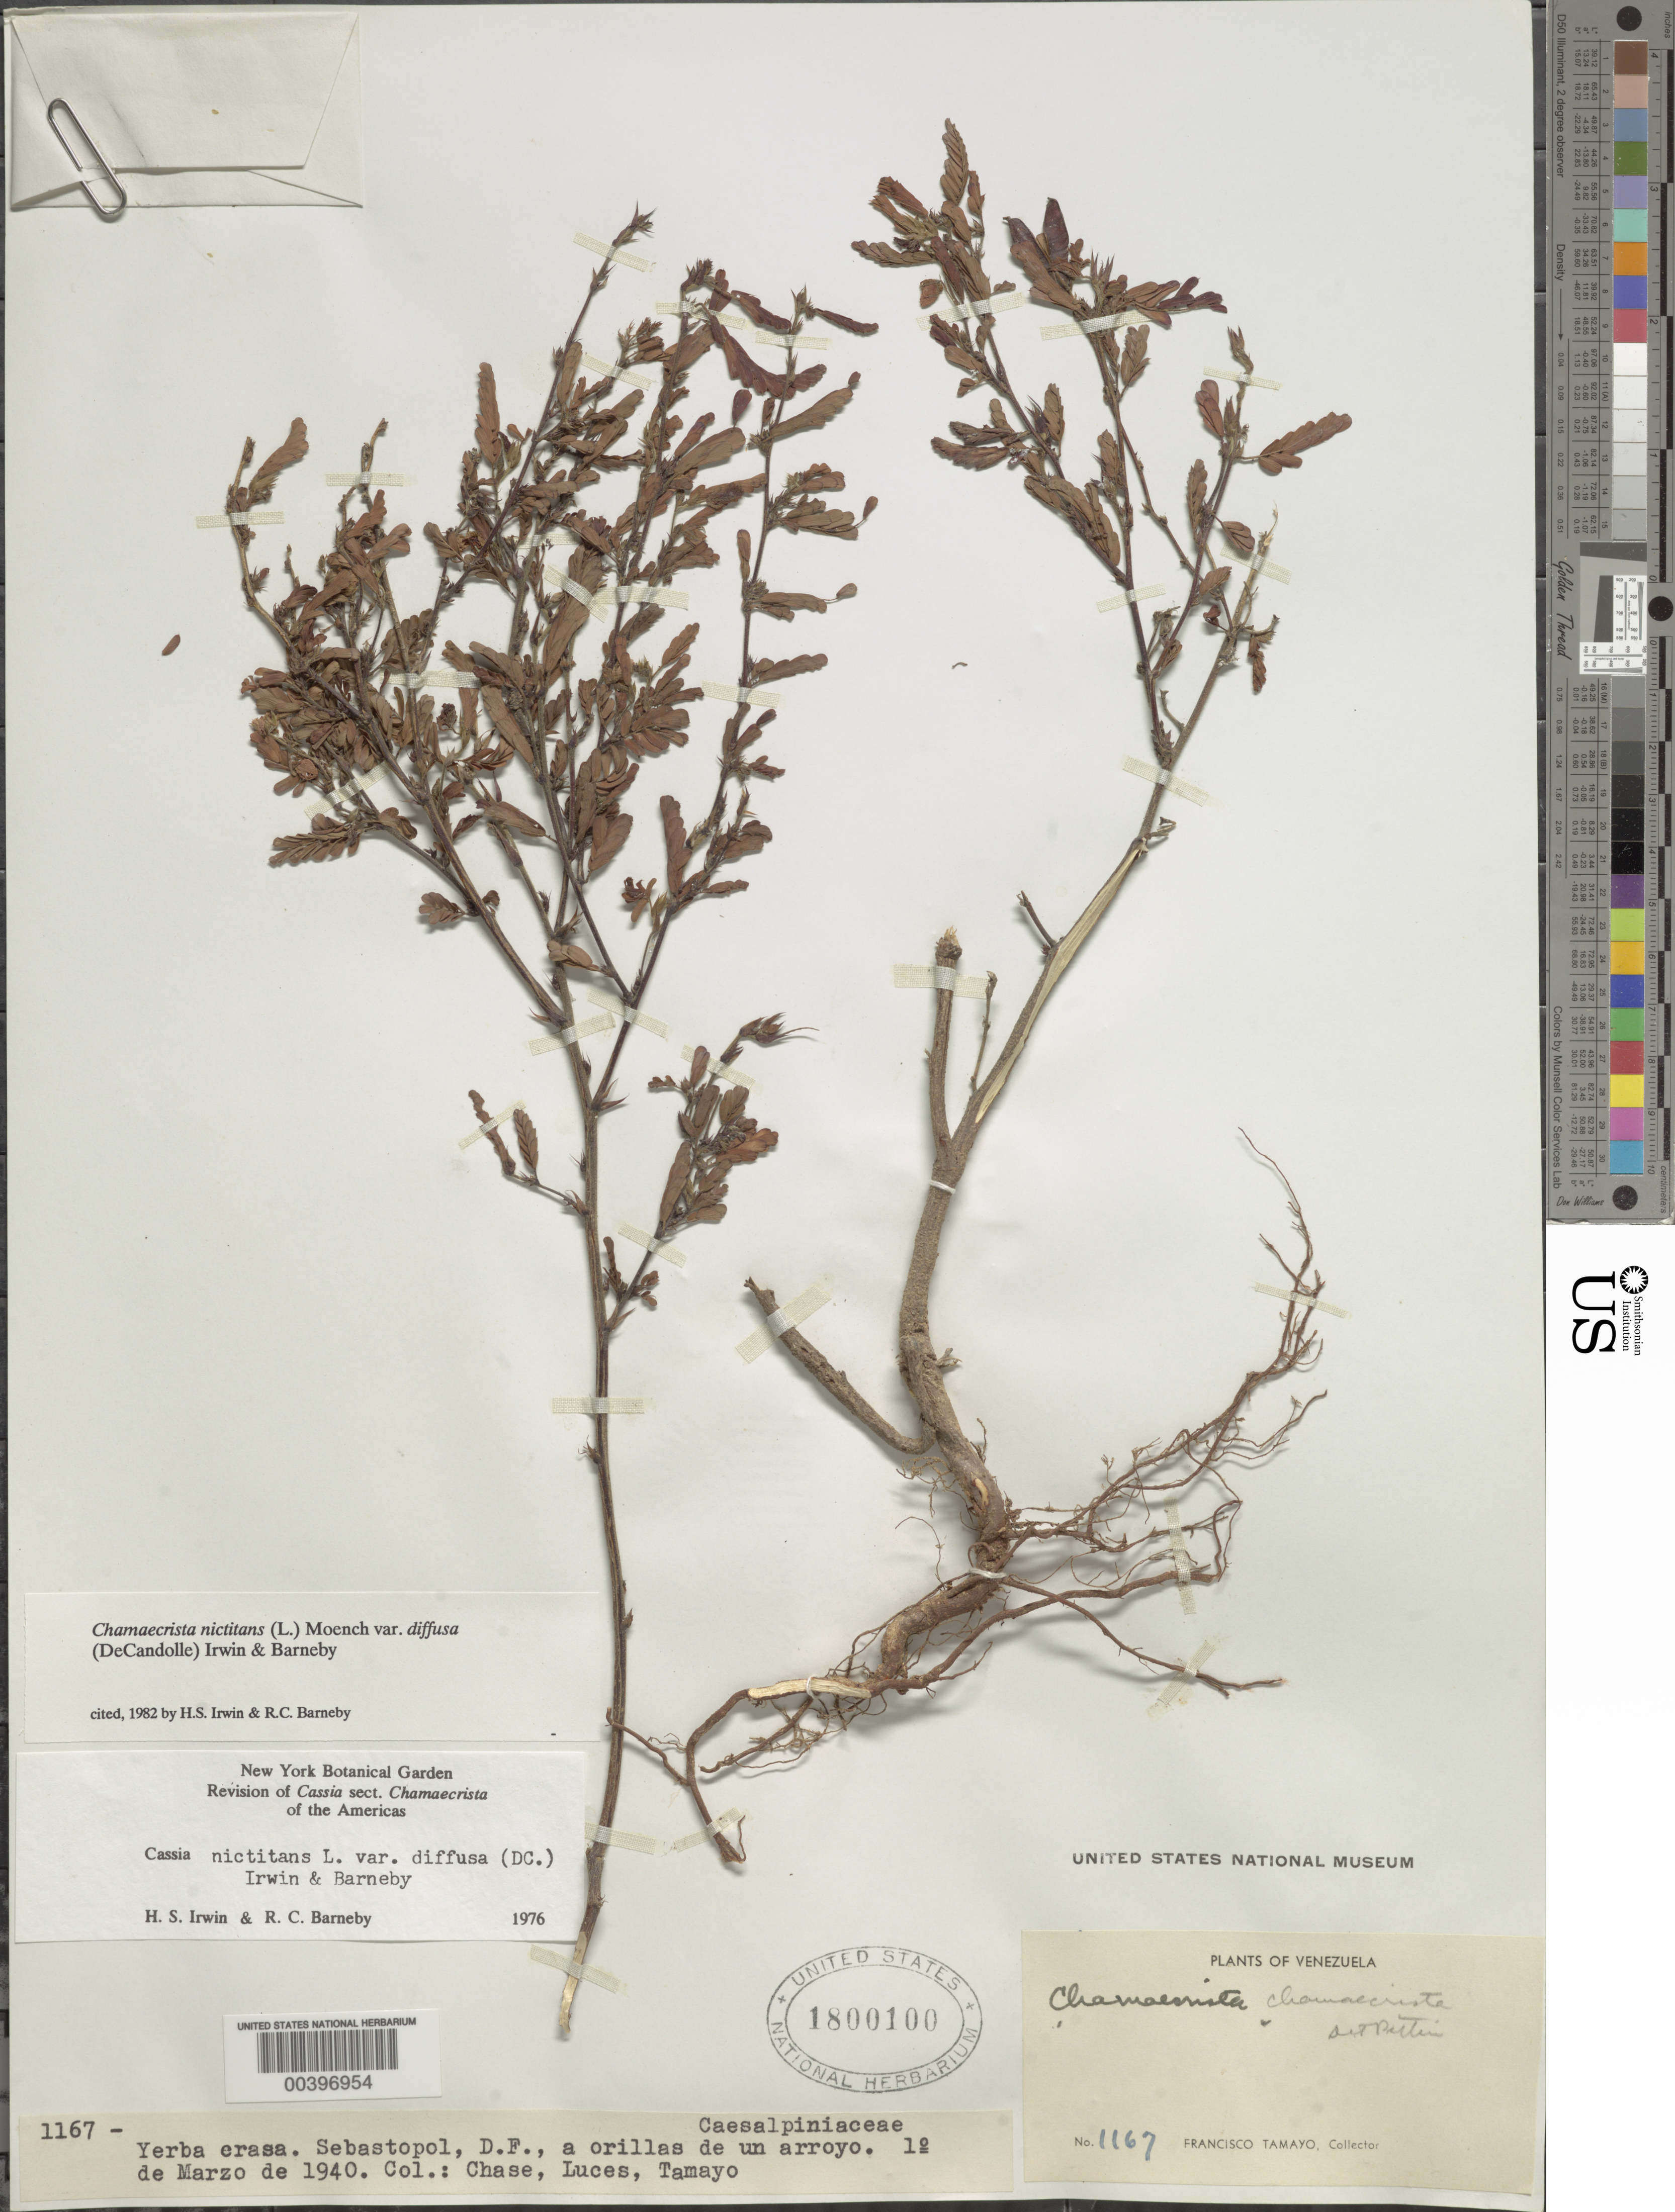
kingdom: Plantae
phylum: Tracheophyta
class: Magnoliopsida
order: Fabales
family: Fabaceae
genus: Chamaecrista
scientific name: Chamaecrista nictitans var. diffusa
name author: (DC.) H.S. Irwin & Barneby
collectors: A. Chase, -- Luces & F. Tamayo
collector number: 1167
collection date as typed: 10 Mar 1940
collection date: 1940-03-10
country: Venezuela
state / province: Distrito Federal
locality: Sebastopol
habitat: Orillas de un arroyo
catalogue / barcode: US 1800100